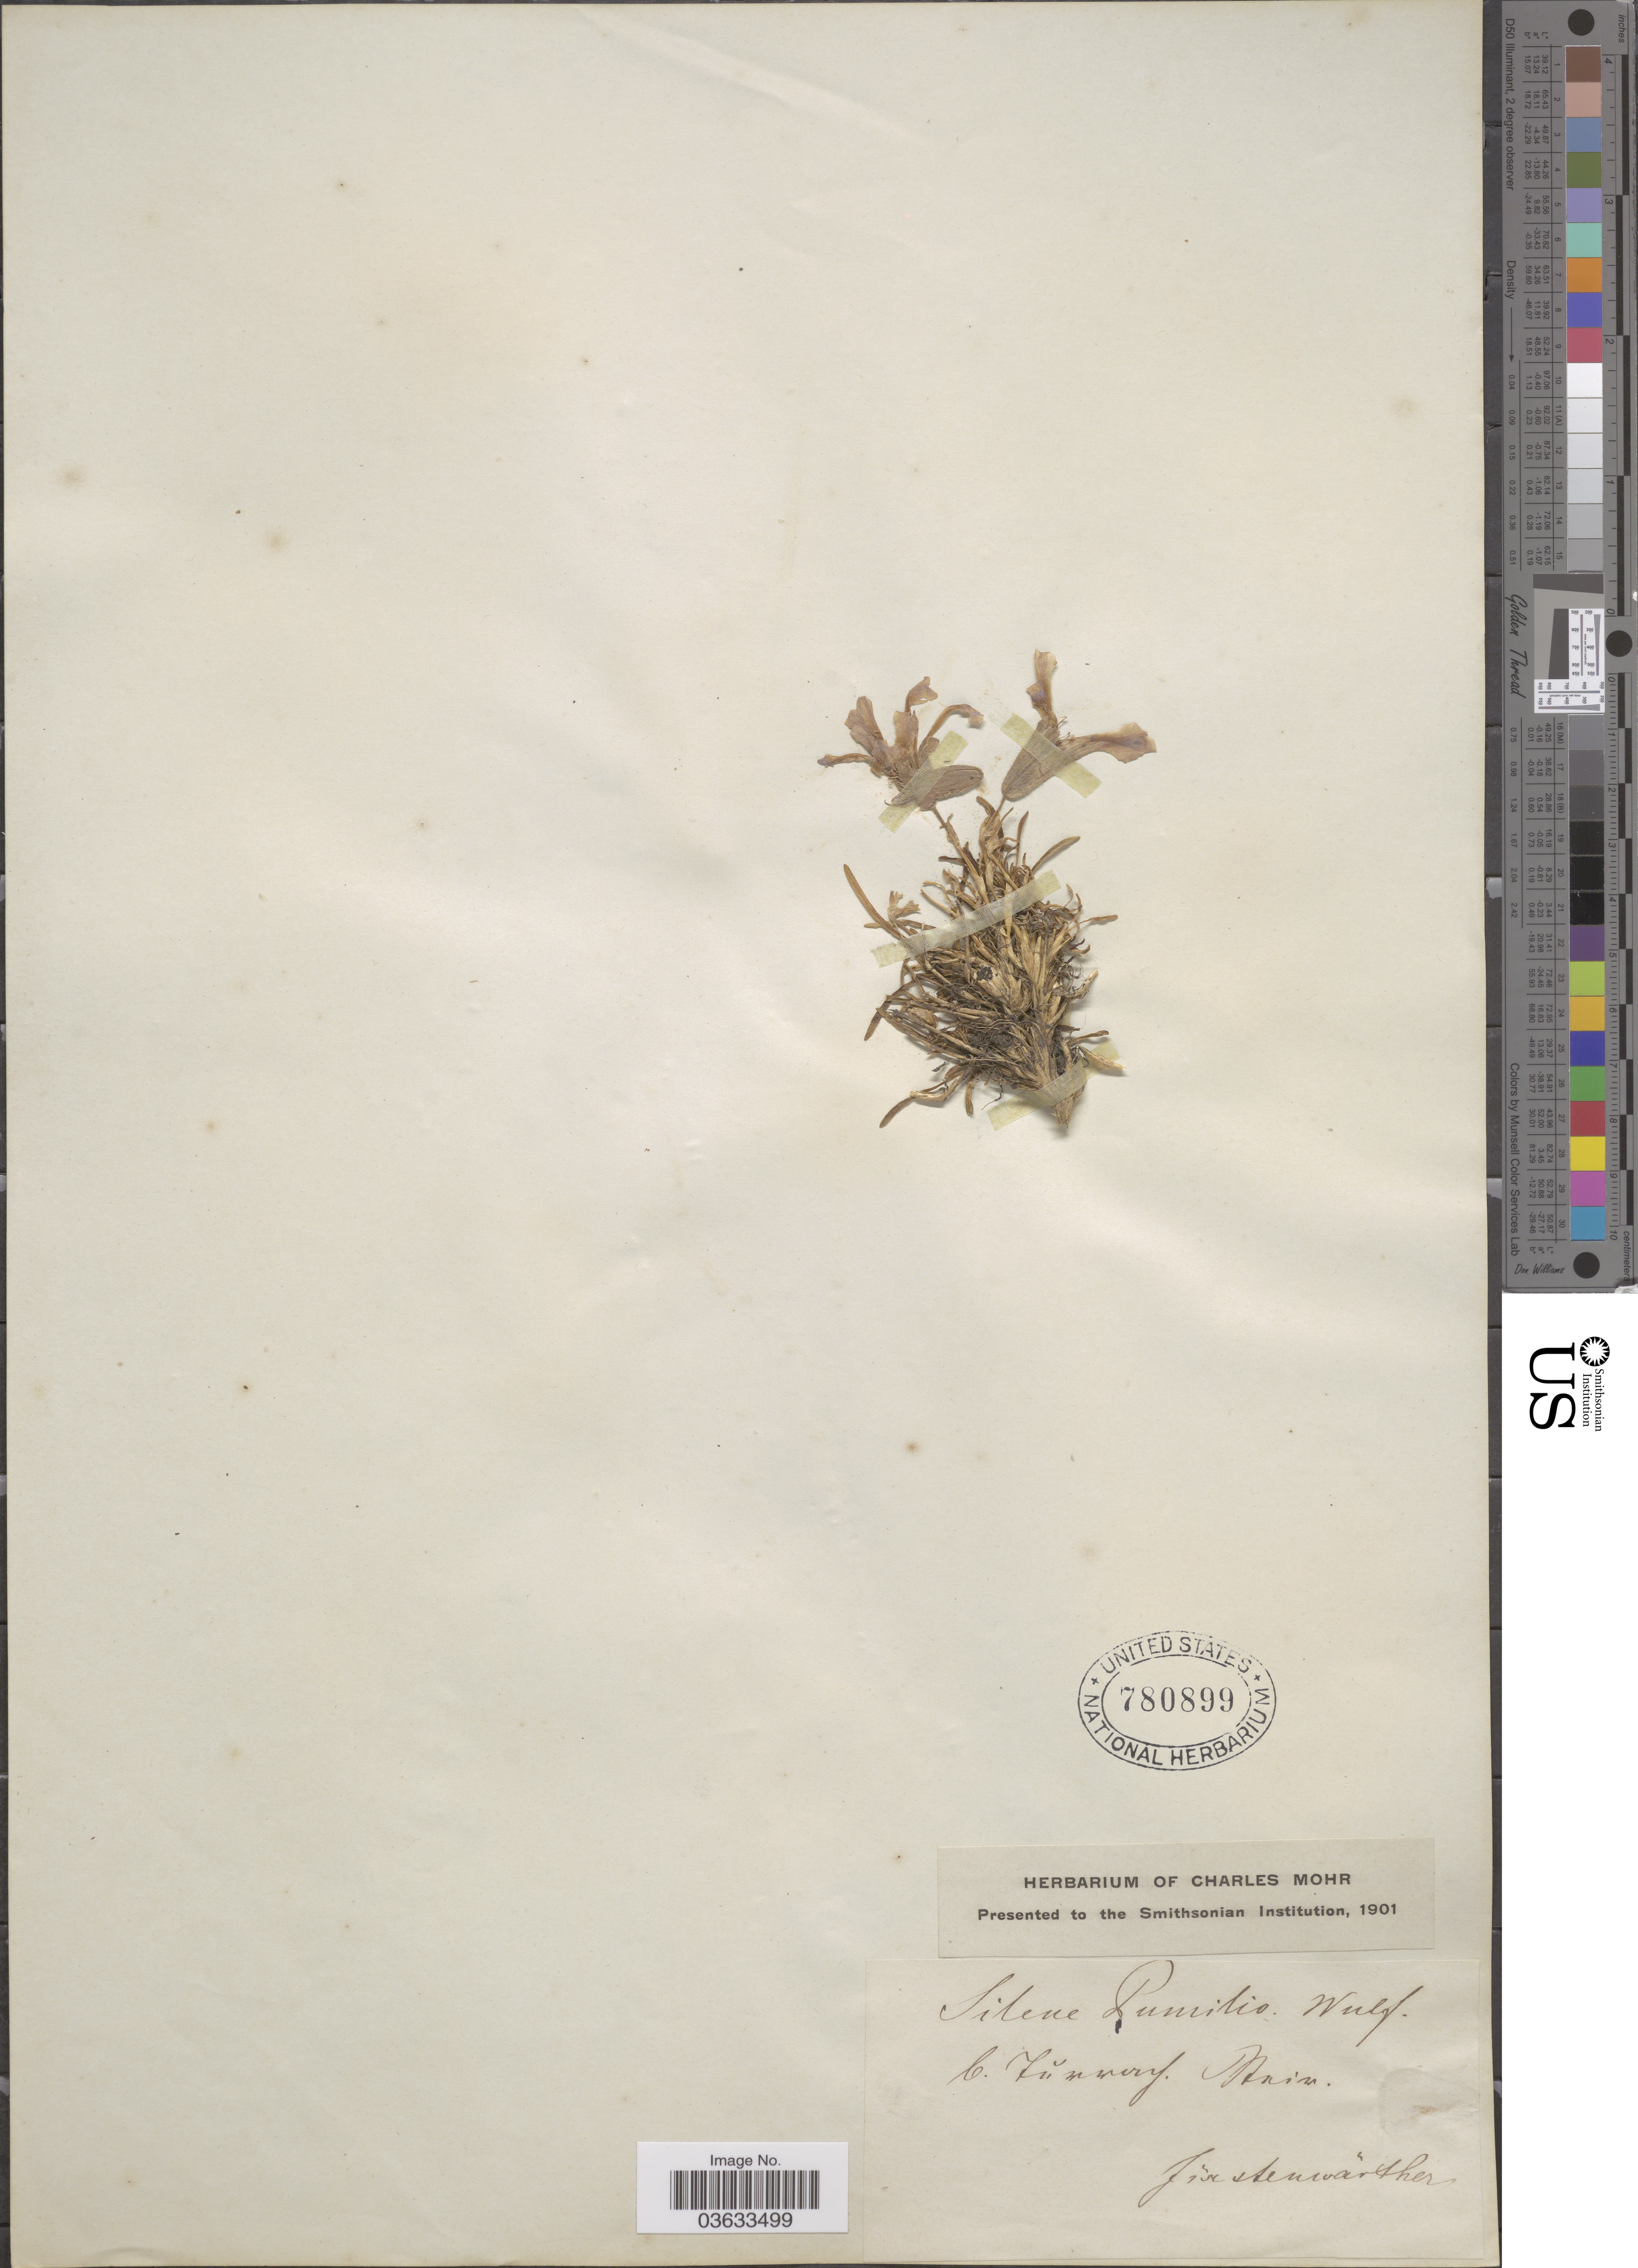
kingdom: Plantae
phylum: Tracheophyta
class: Magnoliopsida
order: Caryophyllales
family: Caryophyllaceae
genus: Silene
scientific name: Silene pumilio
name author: (L.) Wulfen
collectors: Fürstenwárther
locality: C. Tǔmmerf. Maim. [interpreted]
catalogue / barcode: US 780899